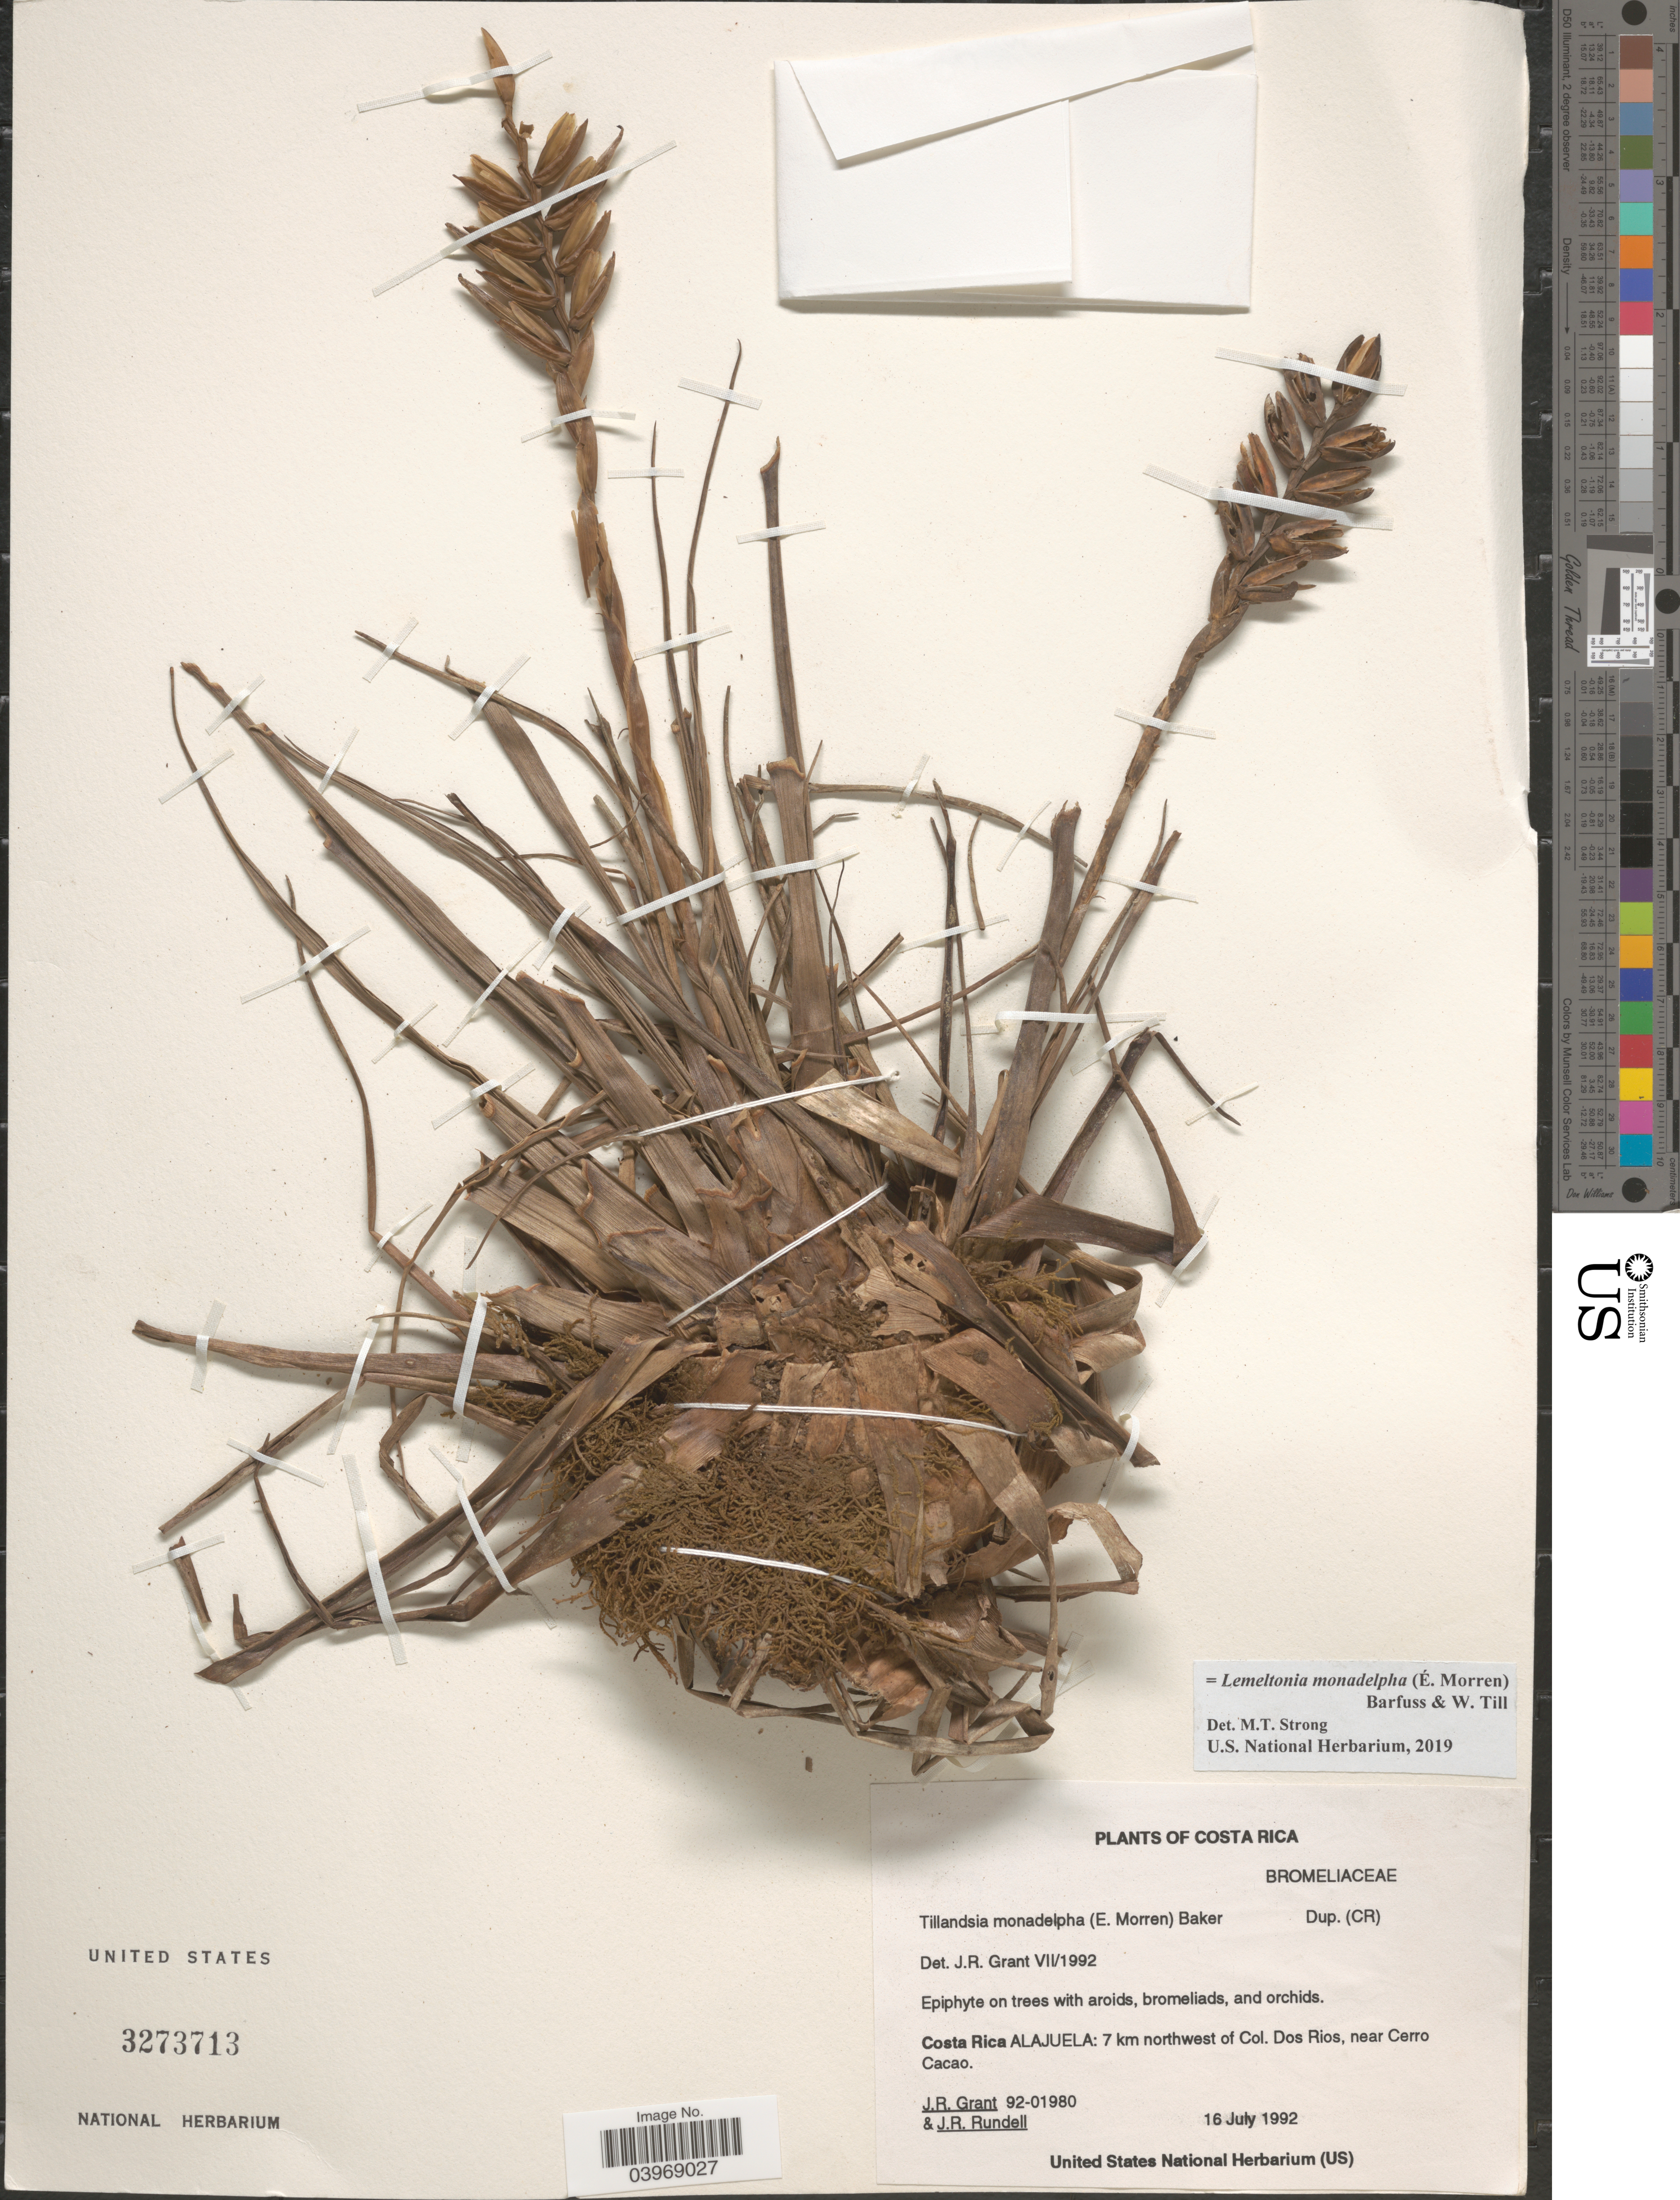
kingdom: Plantae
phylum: Tracheophyta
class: Liliopsida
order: Poales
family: Bromeliaceae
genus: Lemeltonia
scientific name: Lemeltonia monadelpha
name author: (É. Morren) Barfuss & W. Till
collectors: J. Grant & J. R. Rundell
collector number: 92-01980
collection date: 1992-07-16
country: Costa Rica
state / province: Alajuela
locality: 7 km northwest of Col. Dos Rios, near Cerro Cacao.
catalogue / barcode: US 3273713